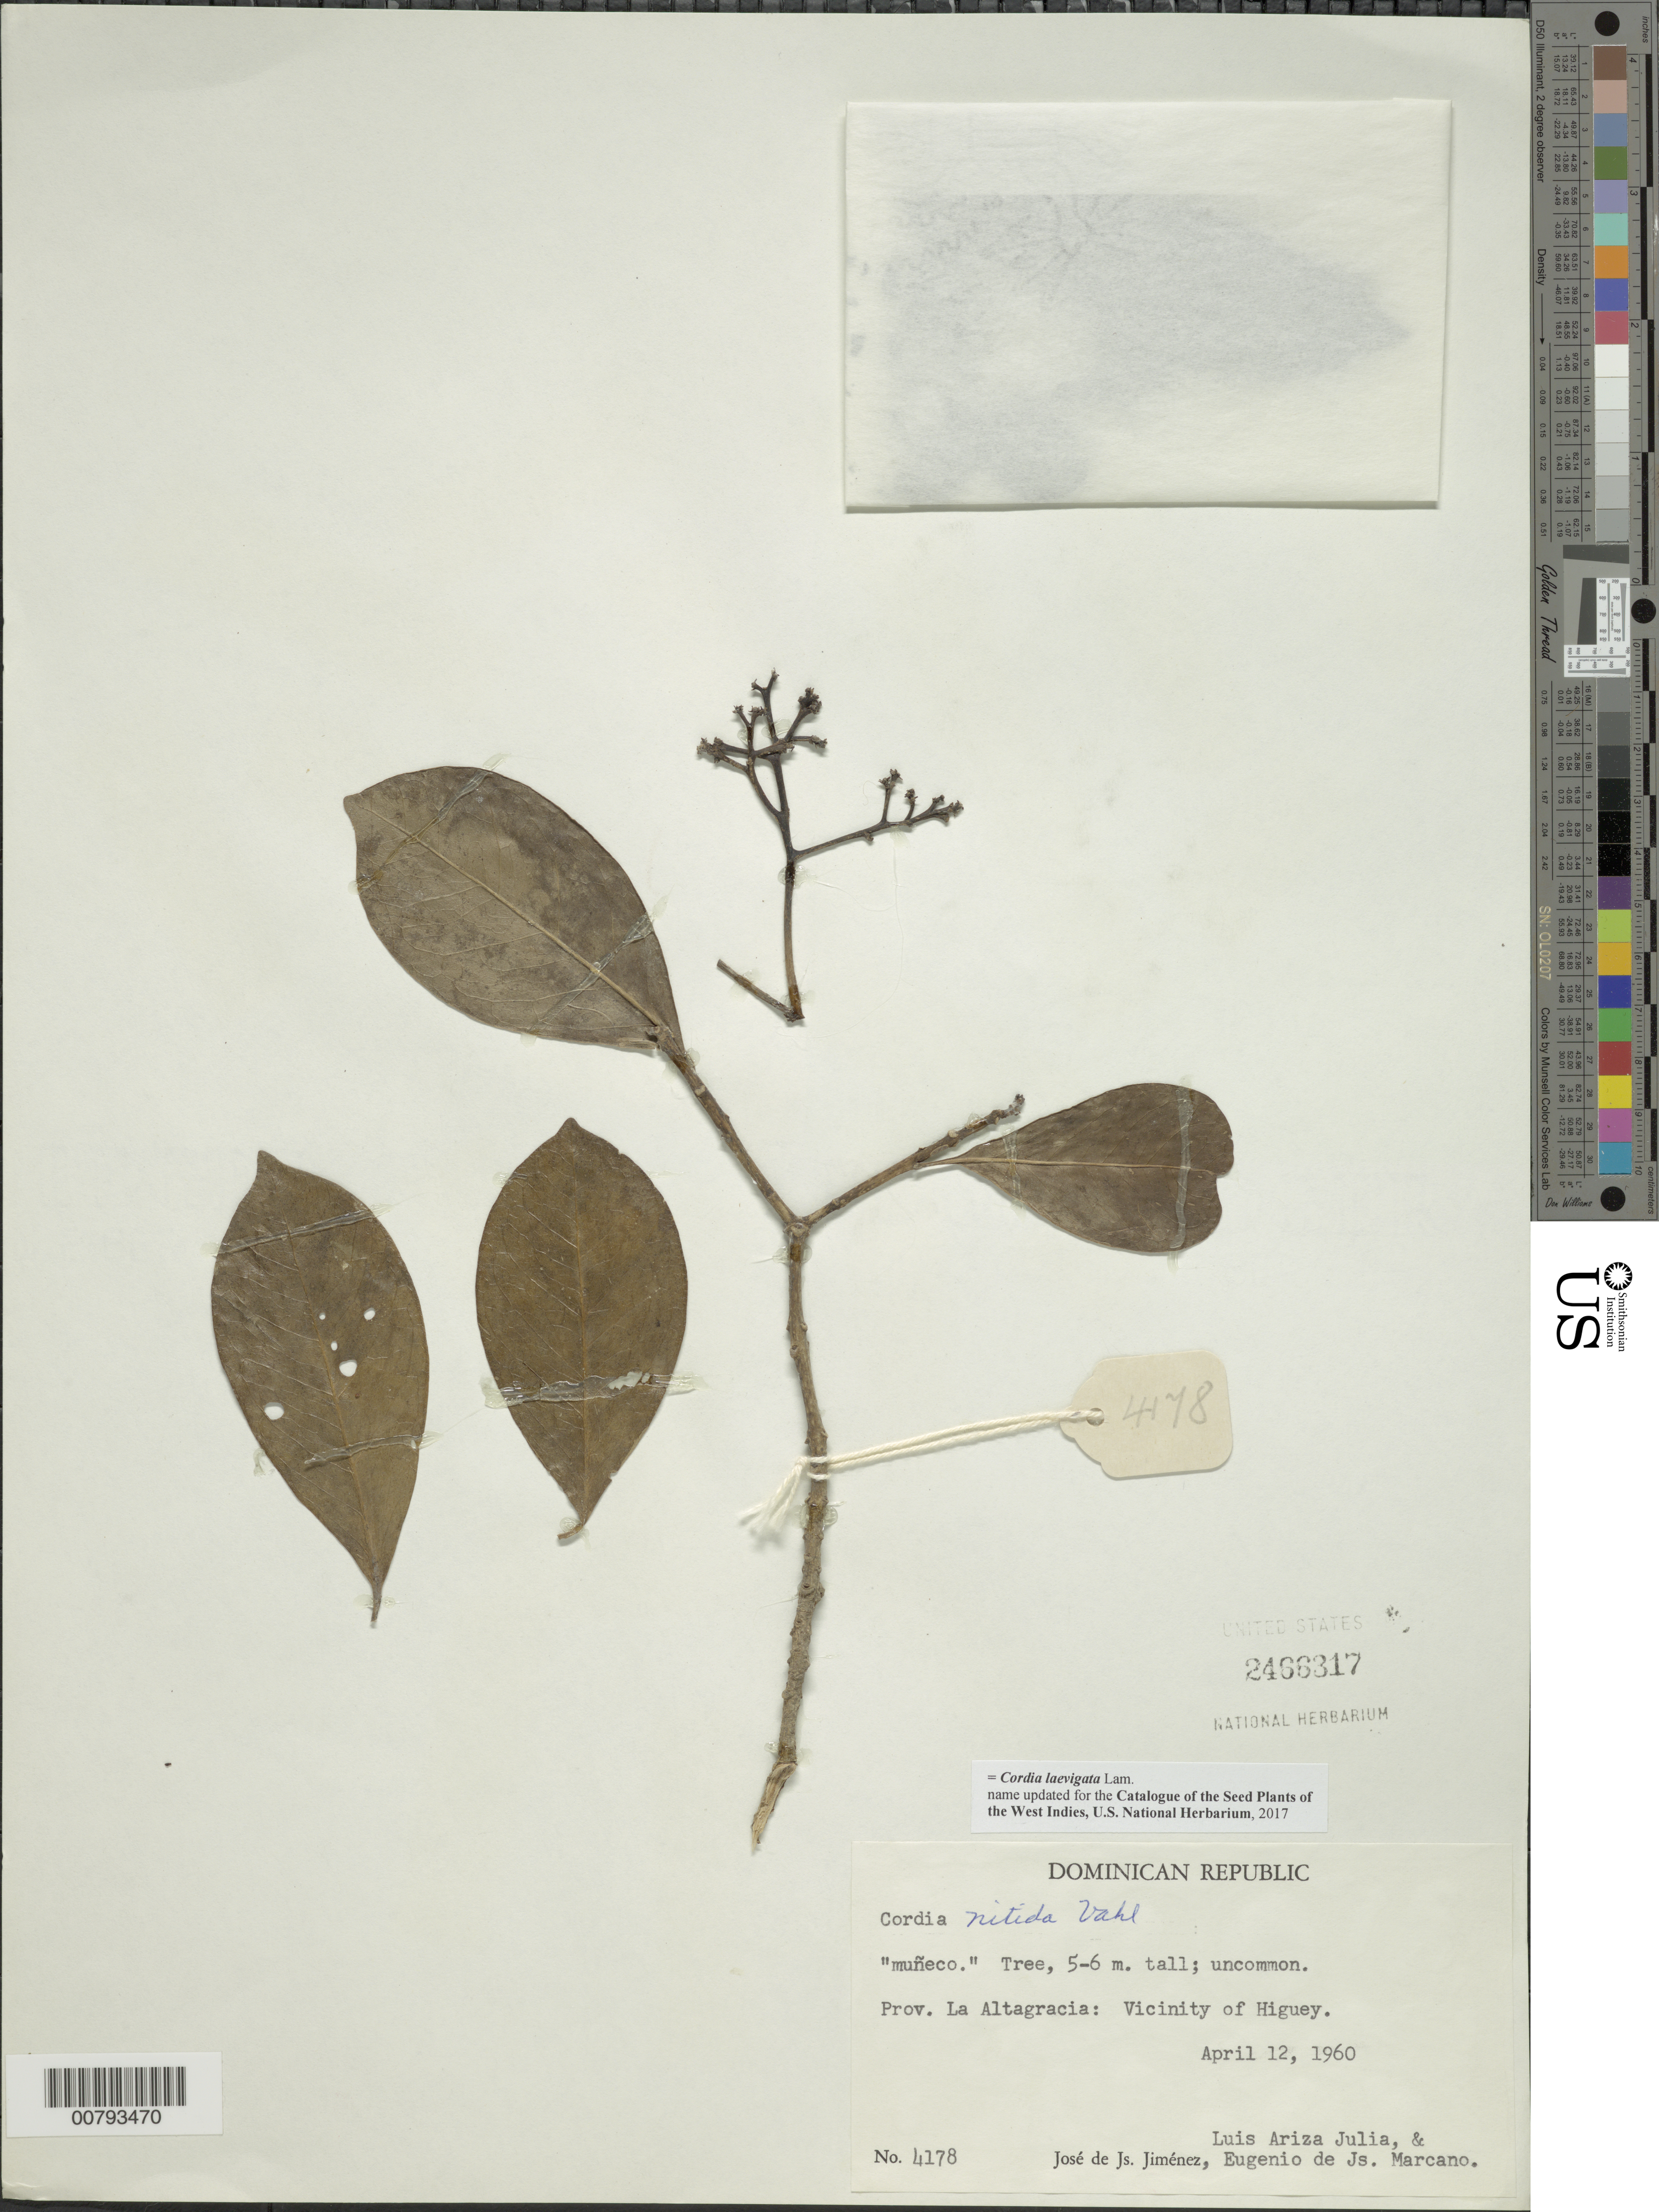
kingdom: Plantae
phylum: Tracheophyta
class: Magnoliopsida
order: Boraginales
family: Cordiaceae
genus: Cordia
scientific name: Cordia laevigata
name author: Lam.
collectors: L. Ariza-Julia, J. J. Jiménez Almonte & E. J. Marcano F.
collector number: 4178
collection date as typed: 12 Apr 1960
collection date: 1960-04-12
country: Dominican Republic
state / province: La Altagracia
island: Hispaniola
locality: Vicinity of Higuey.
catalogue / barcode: US 2466317